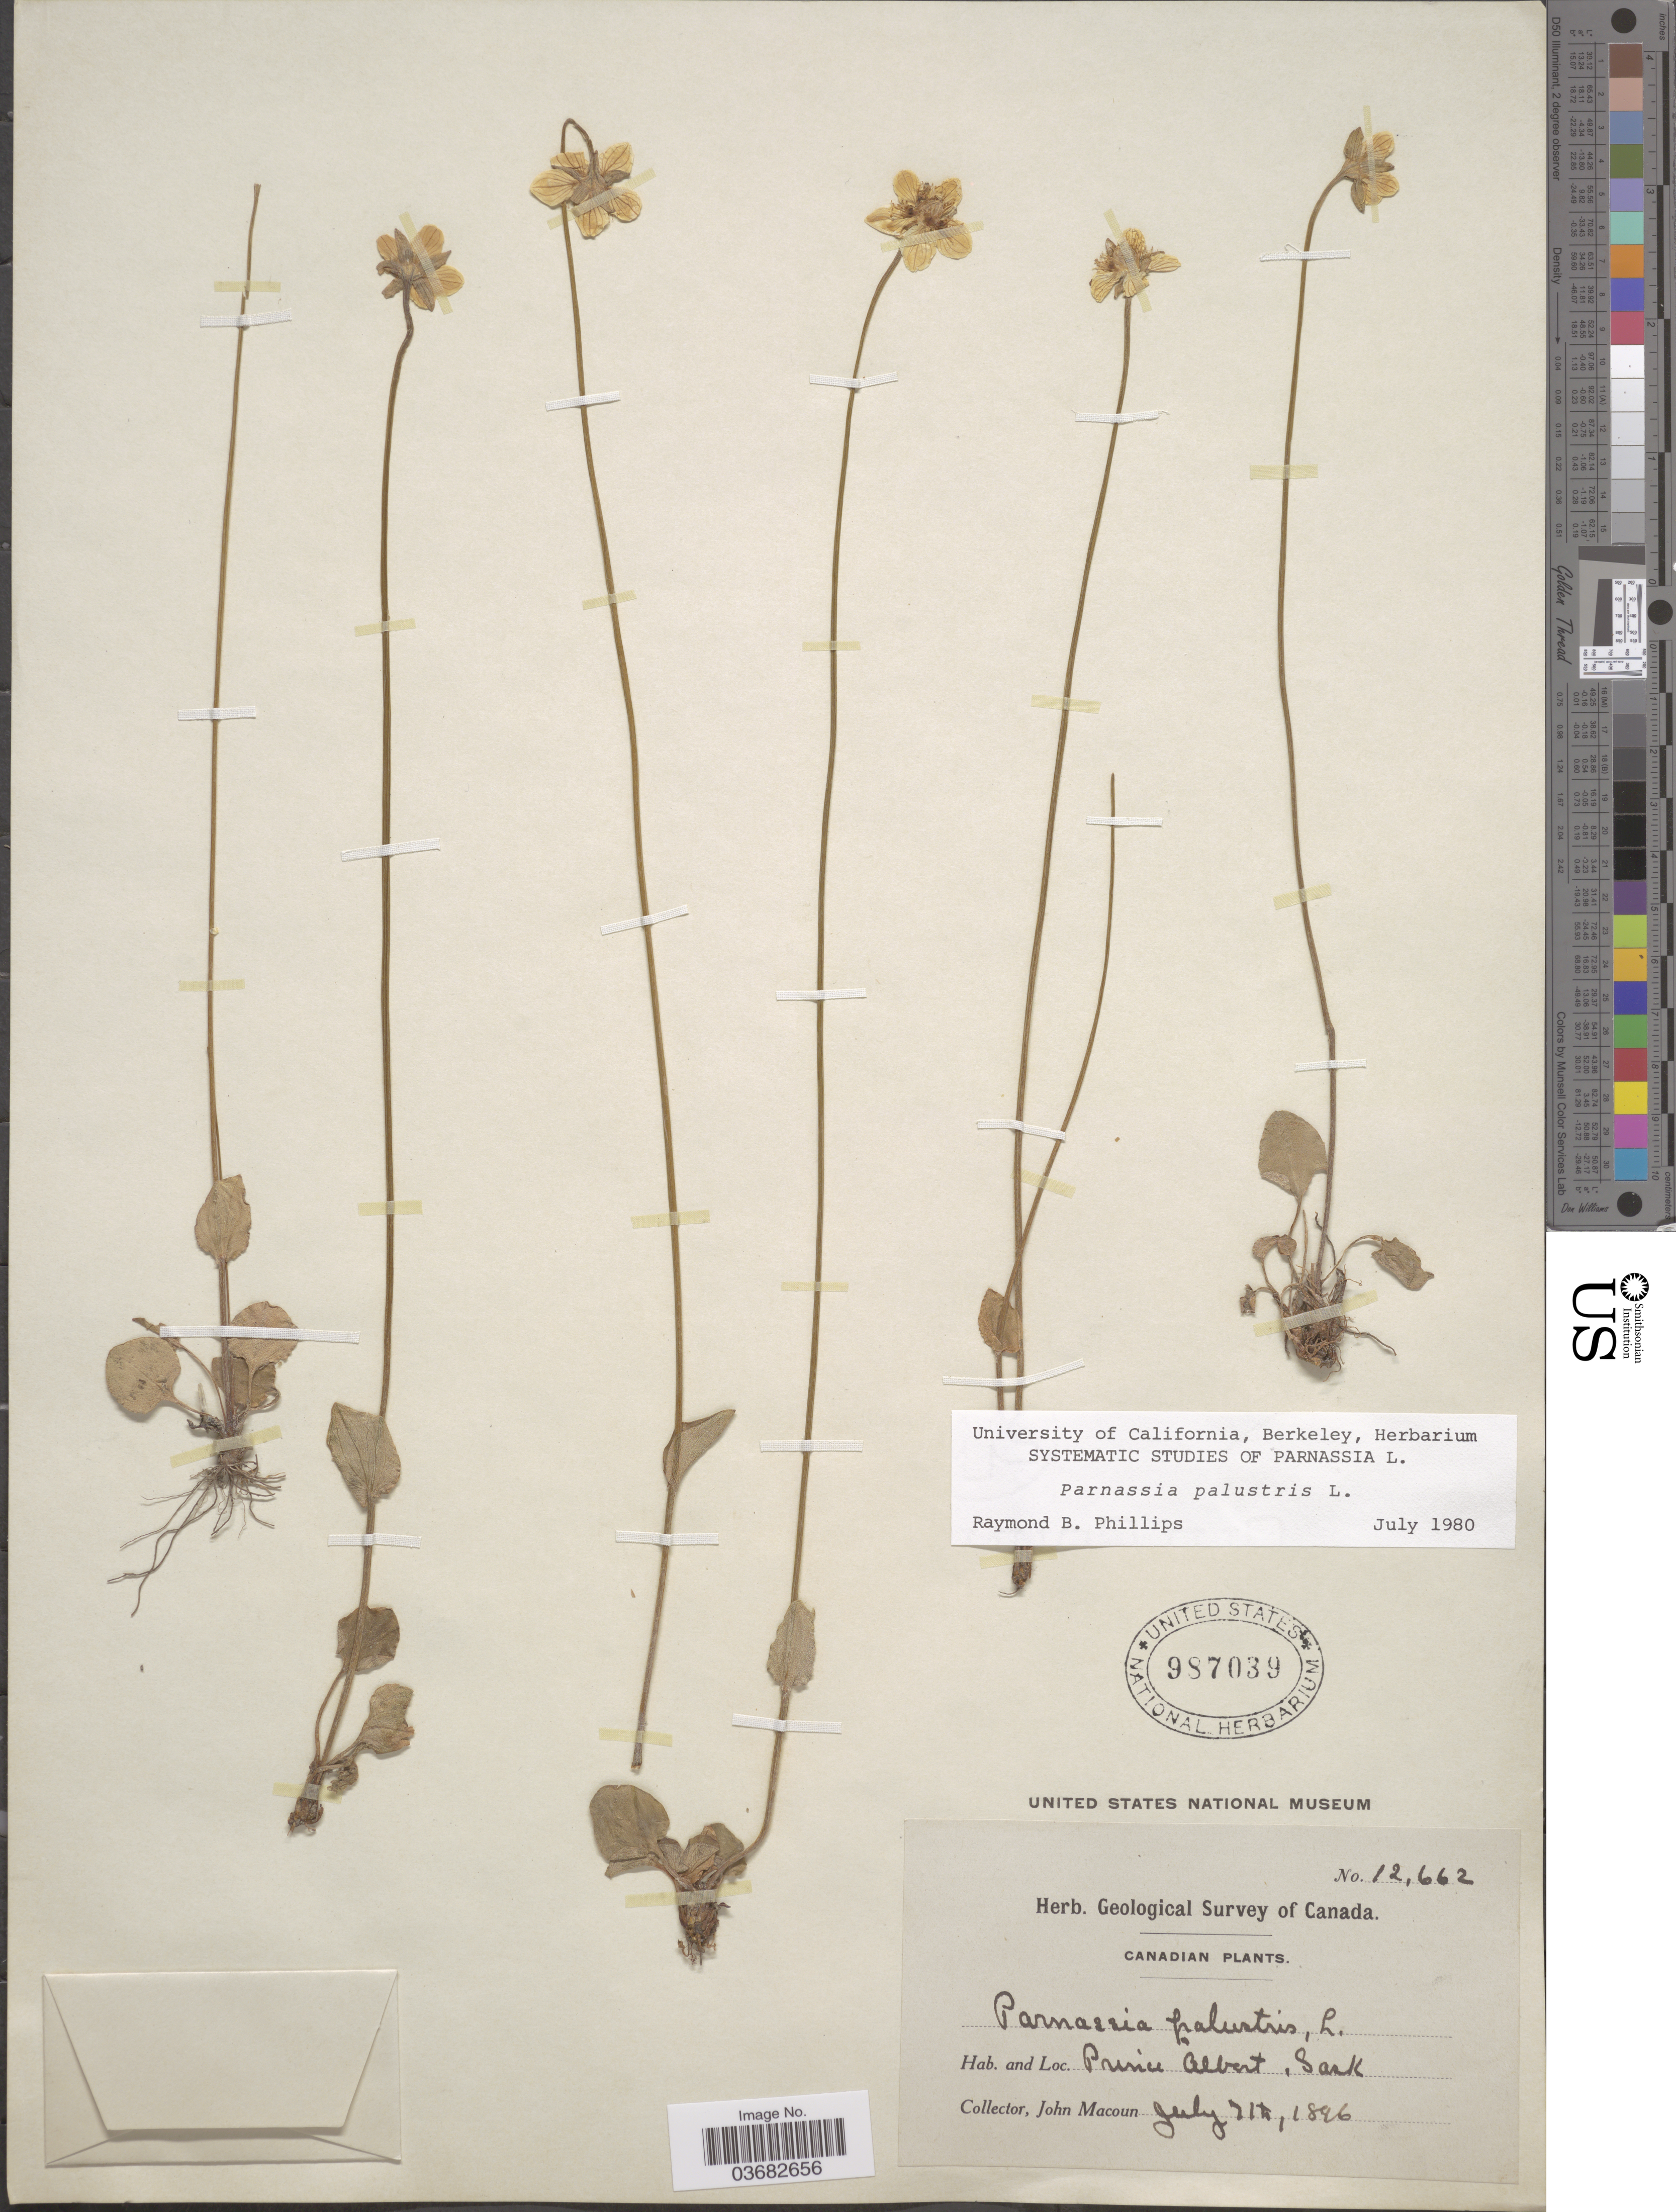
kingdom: Plantae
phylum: Tracheophyta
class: Magnoliopsida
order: Celastrales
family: Parnassiaceae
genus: Parnassia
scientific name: Parnassia palustris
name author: L.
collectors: J. Macoun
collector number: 12662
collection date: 1896-07-07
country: Canada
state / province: Saskatchewan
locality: Geological Survey of Canada. Prince Albert.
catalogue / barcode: US 987039